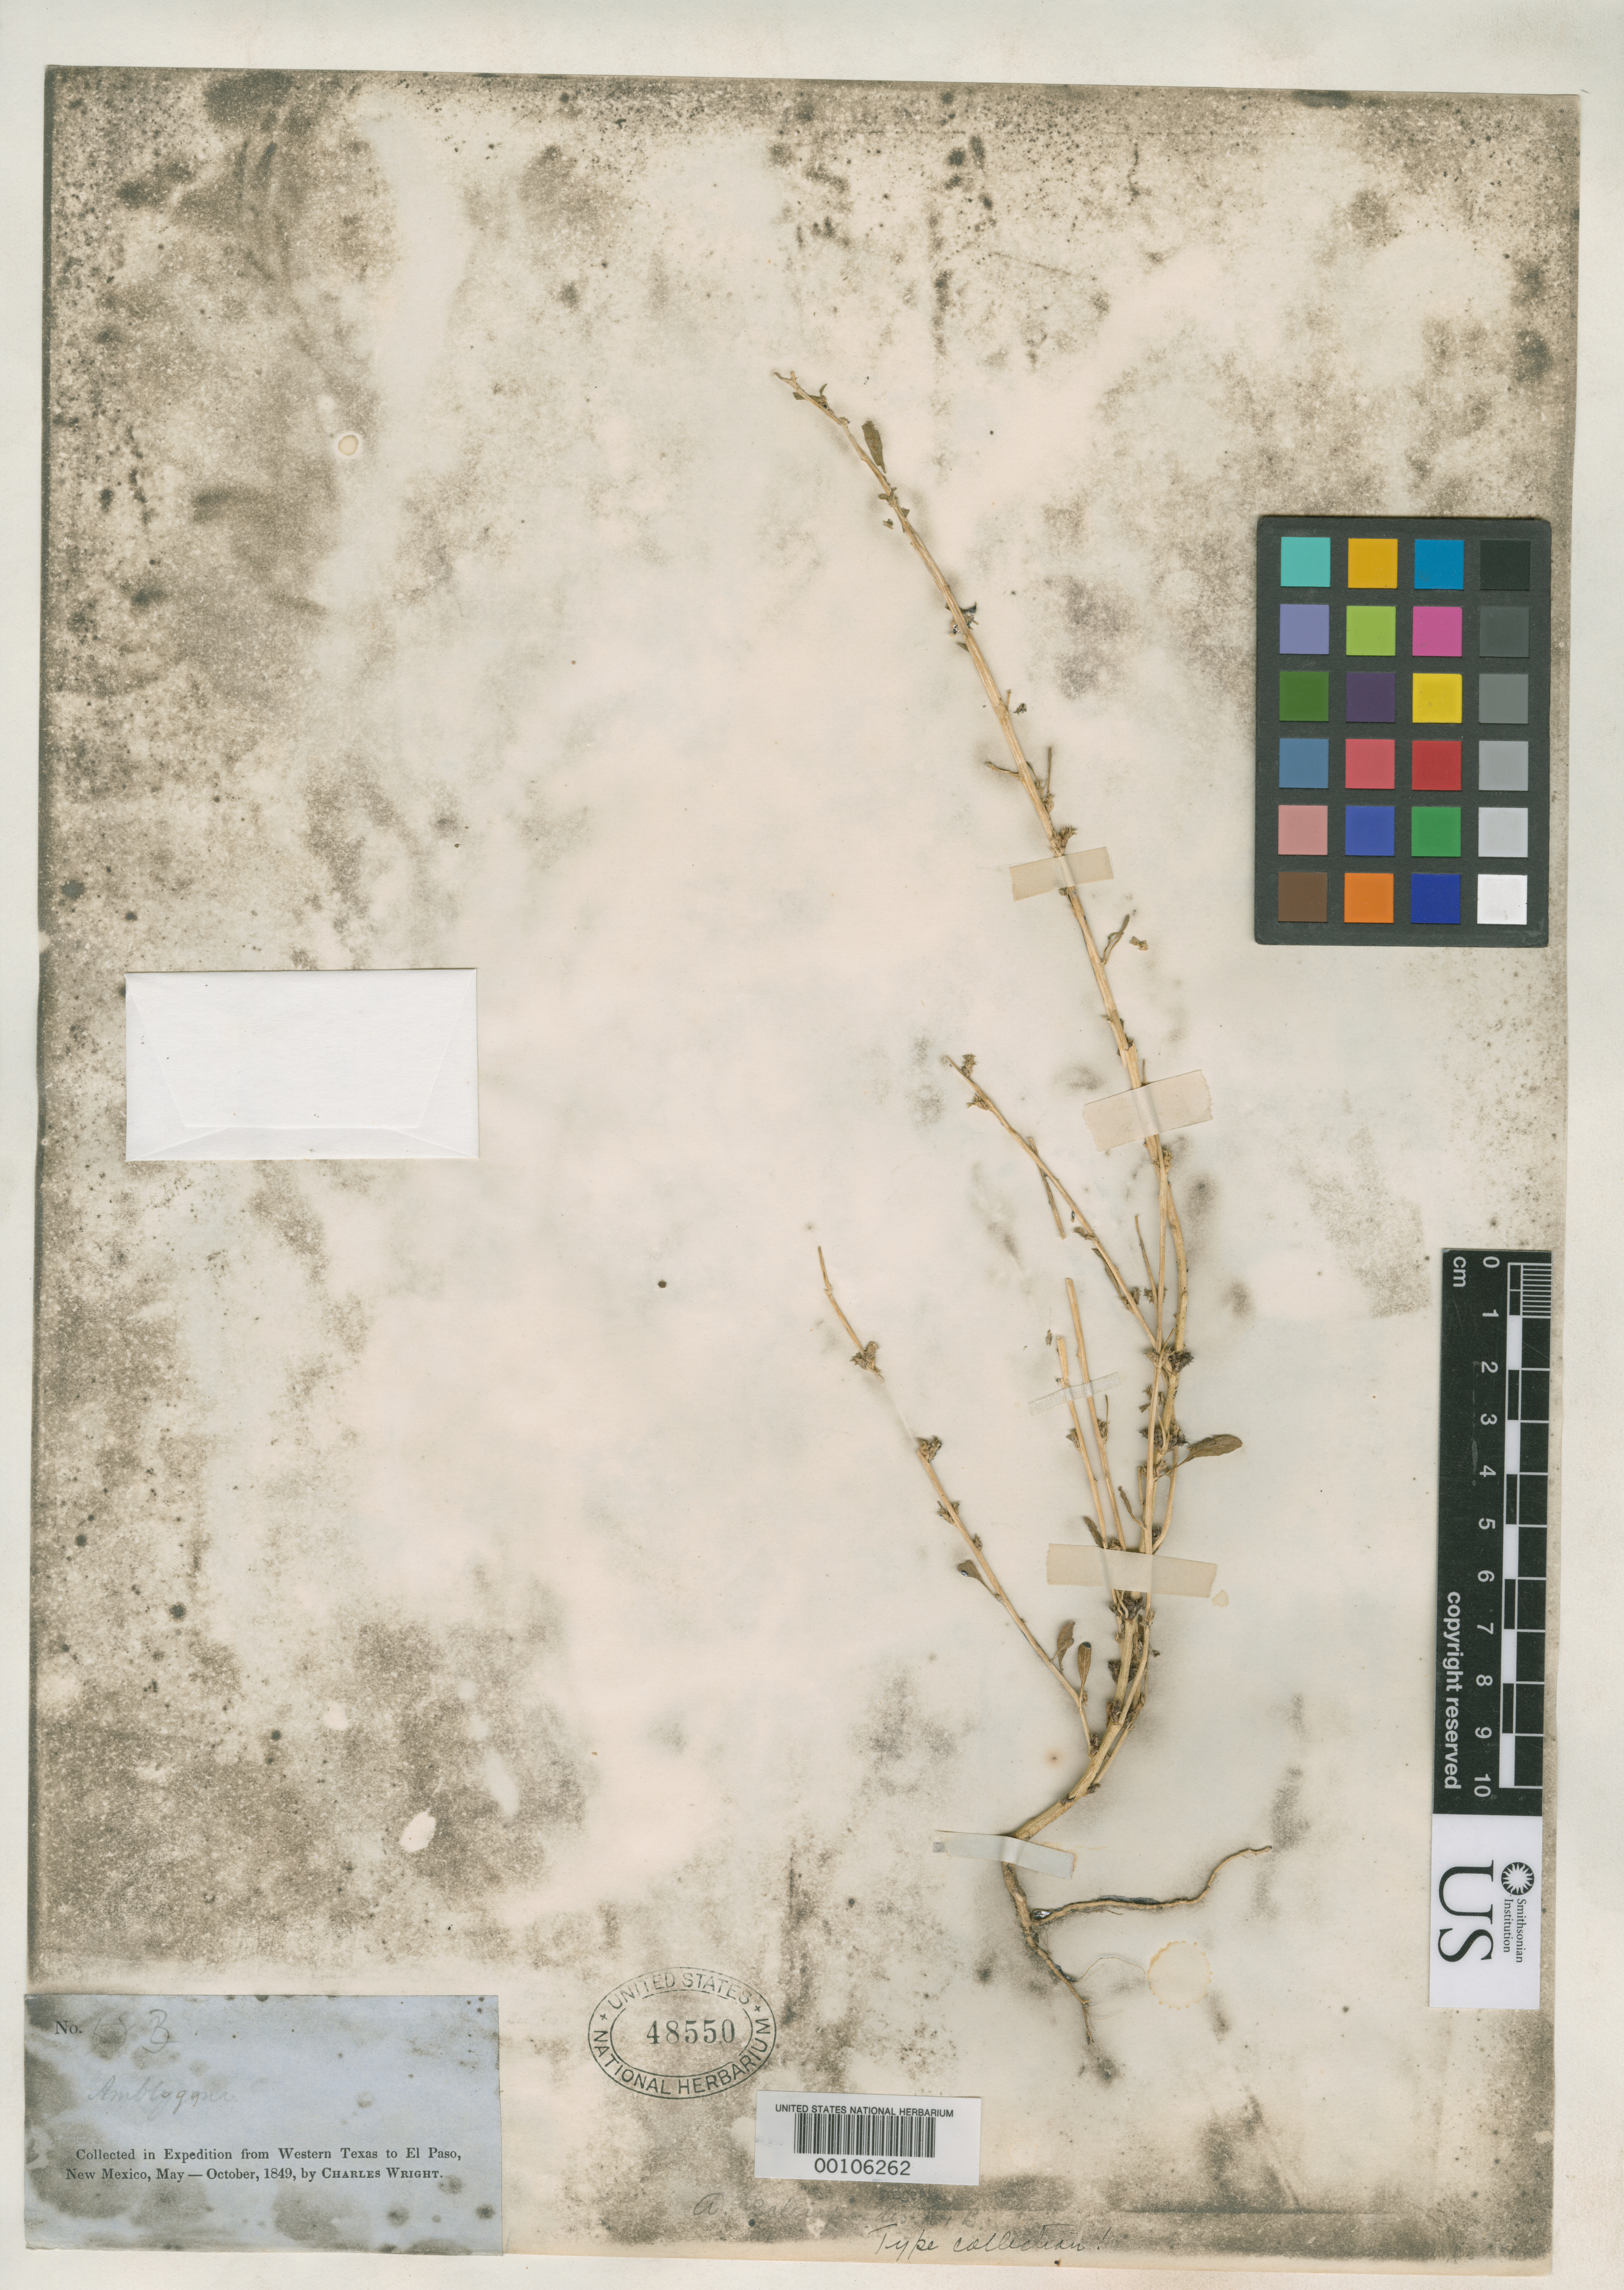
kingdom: Plantae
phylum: Tracheophyta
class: Magnoliopsida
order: Caryophyllales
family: Amaranthaceae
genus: Amaranthus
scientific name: Amaranthus scleropoides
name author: Uline & W.L. Bray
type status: Type Collection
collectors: C. Wright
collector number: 582 p.p.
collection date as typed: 1849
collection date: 1849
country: United States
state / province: Texas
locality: El Paso.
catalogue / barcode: US 48550